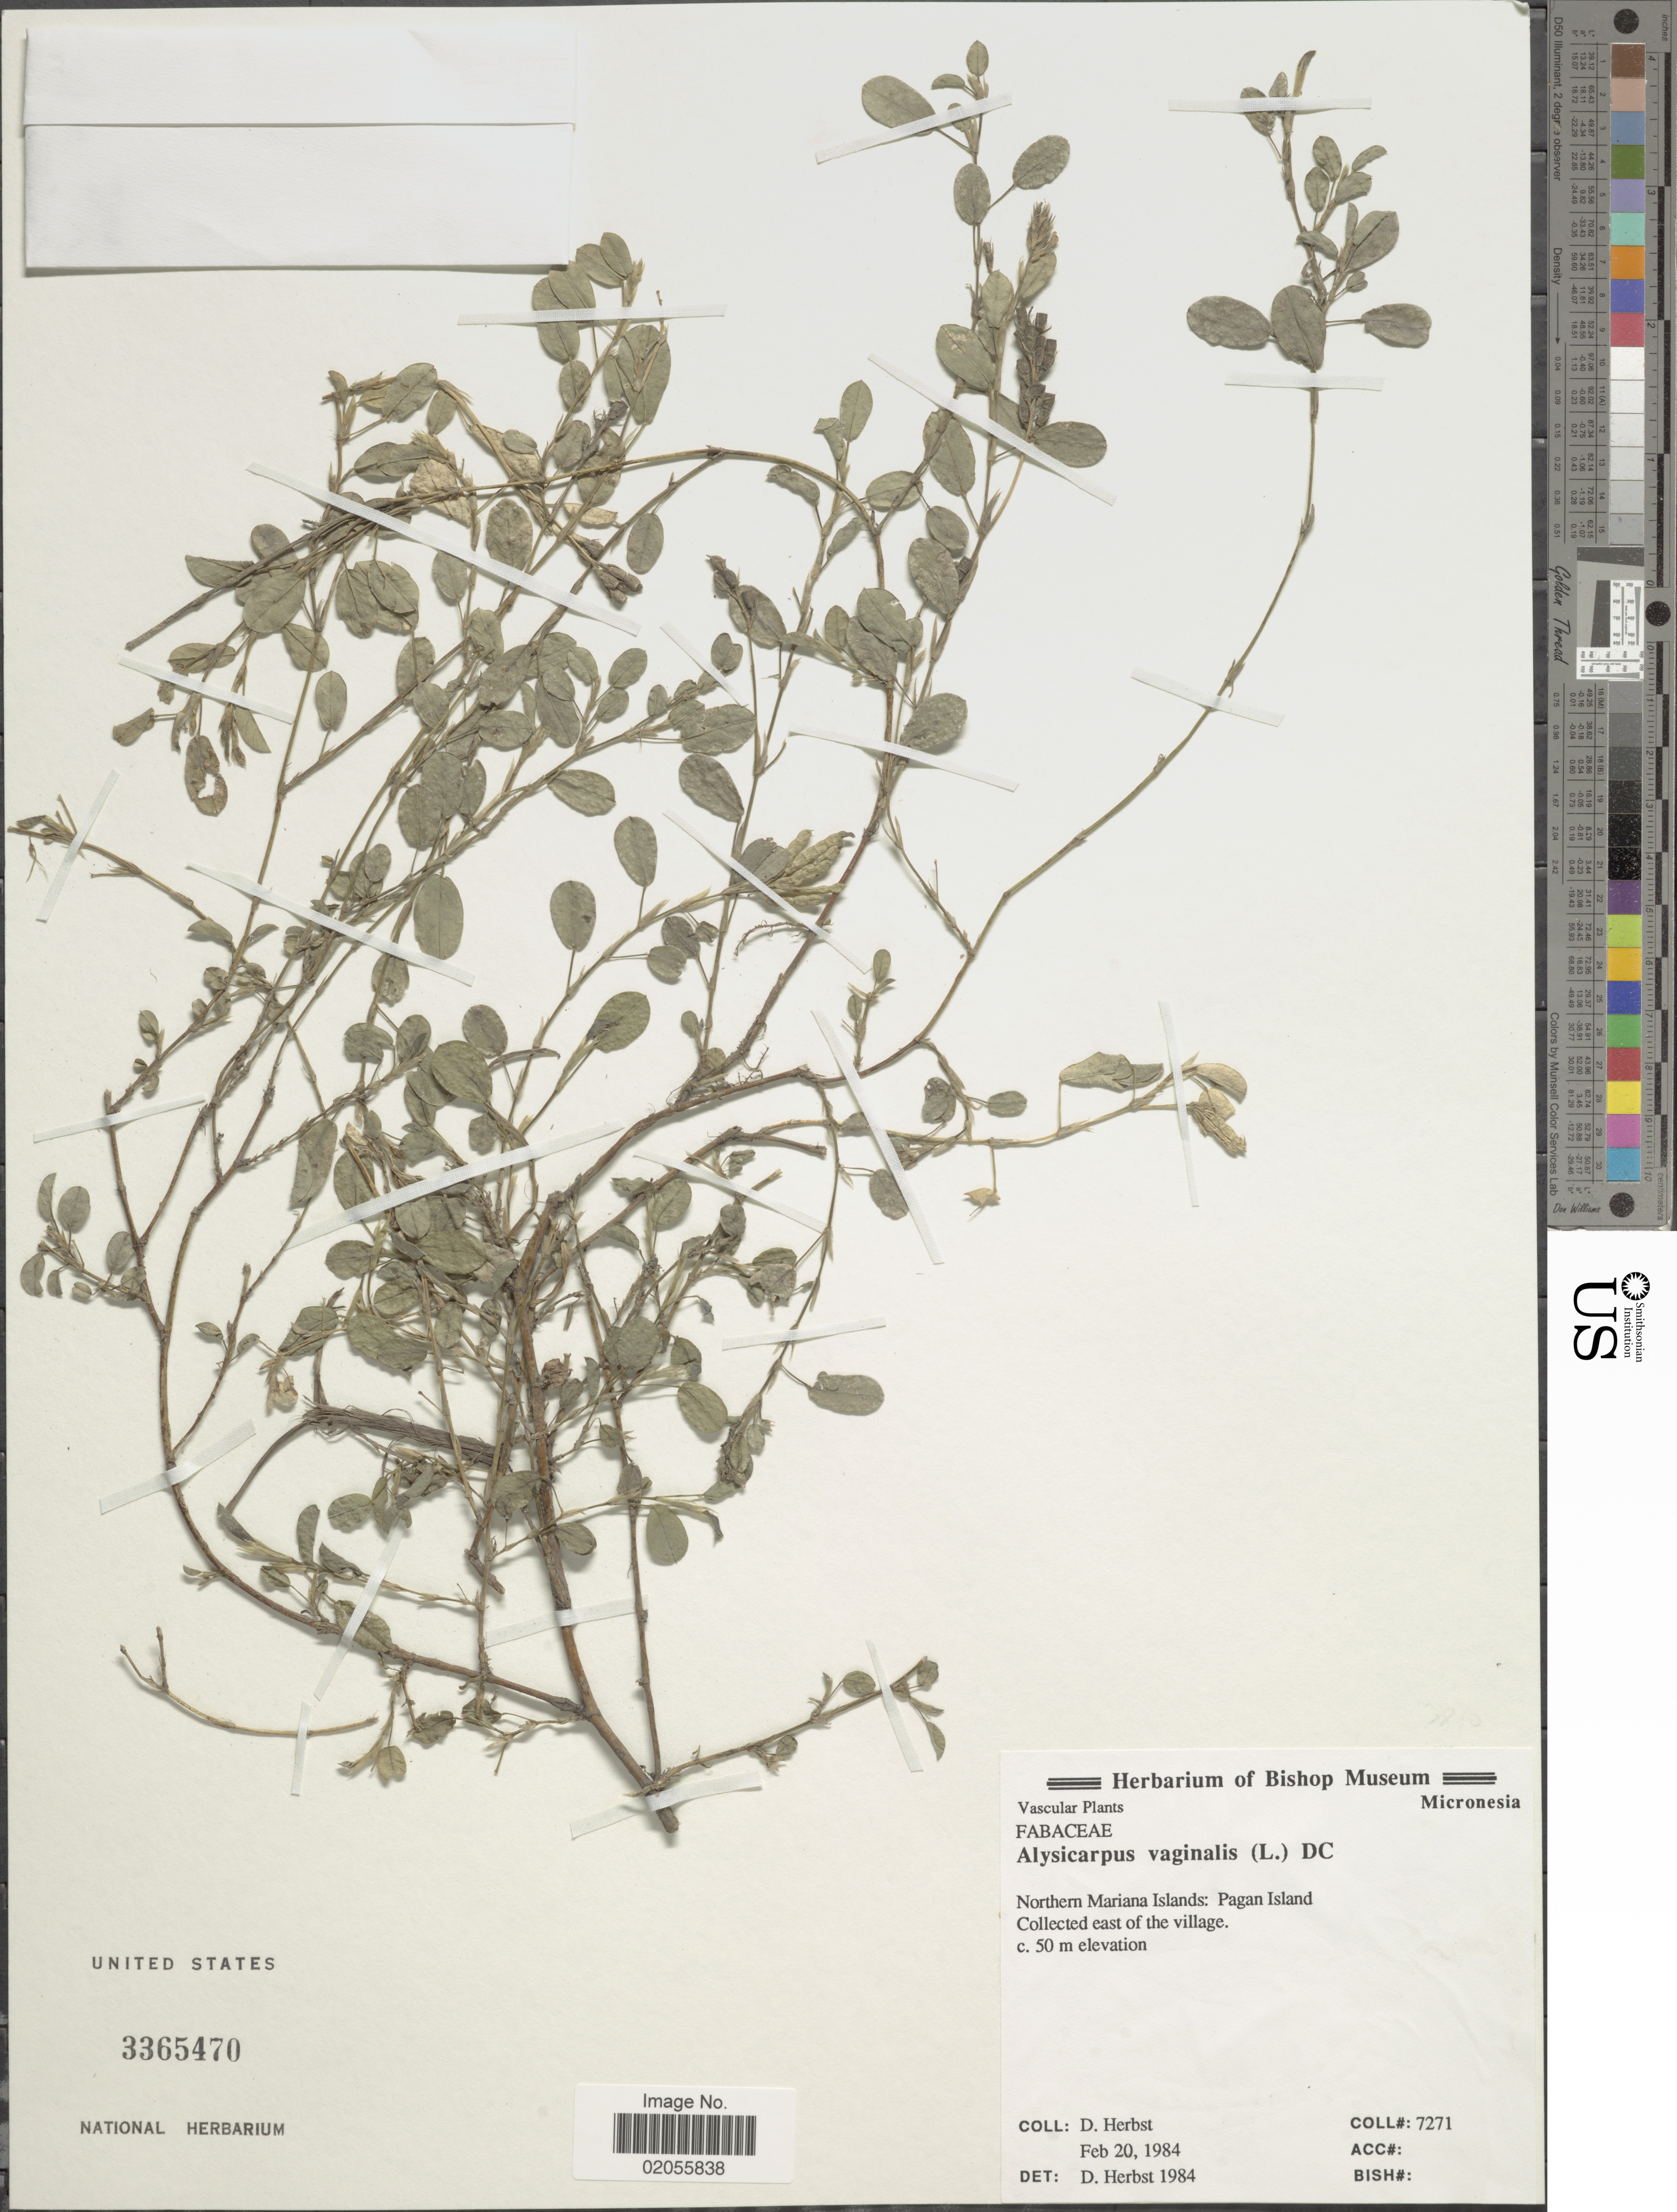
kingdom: Plantae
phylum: Tracheophyta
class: Magnoliopsida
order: Fabales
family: Fabaceae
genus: Alysicarpus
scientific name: Alysicarpus vaginalis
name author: (L.) DC.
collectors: D. Herbst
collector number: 7271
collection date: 1984-02-20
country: Northern Mariana Islands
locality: Northern Mariana Islands: Pagan Island. Collected east of the village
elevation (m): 50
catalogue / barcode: US 3365470